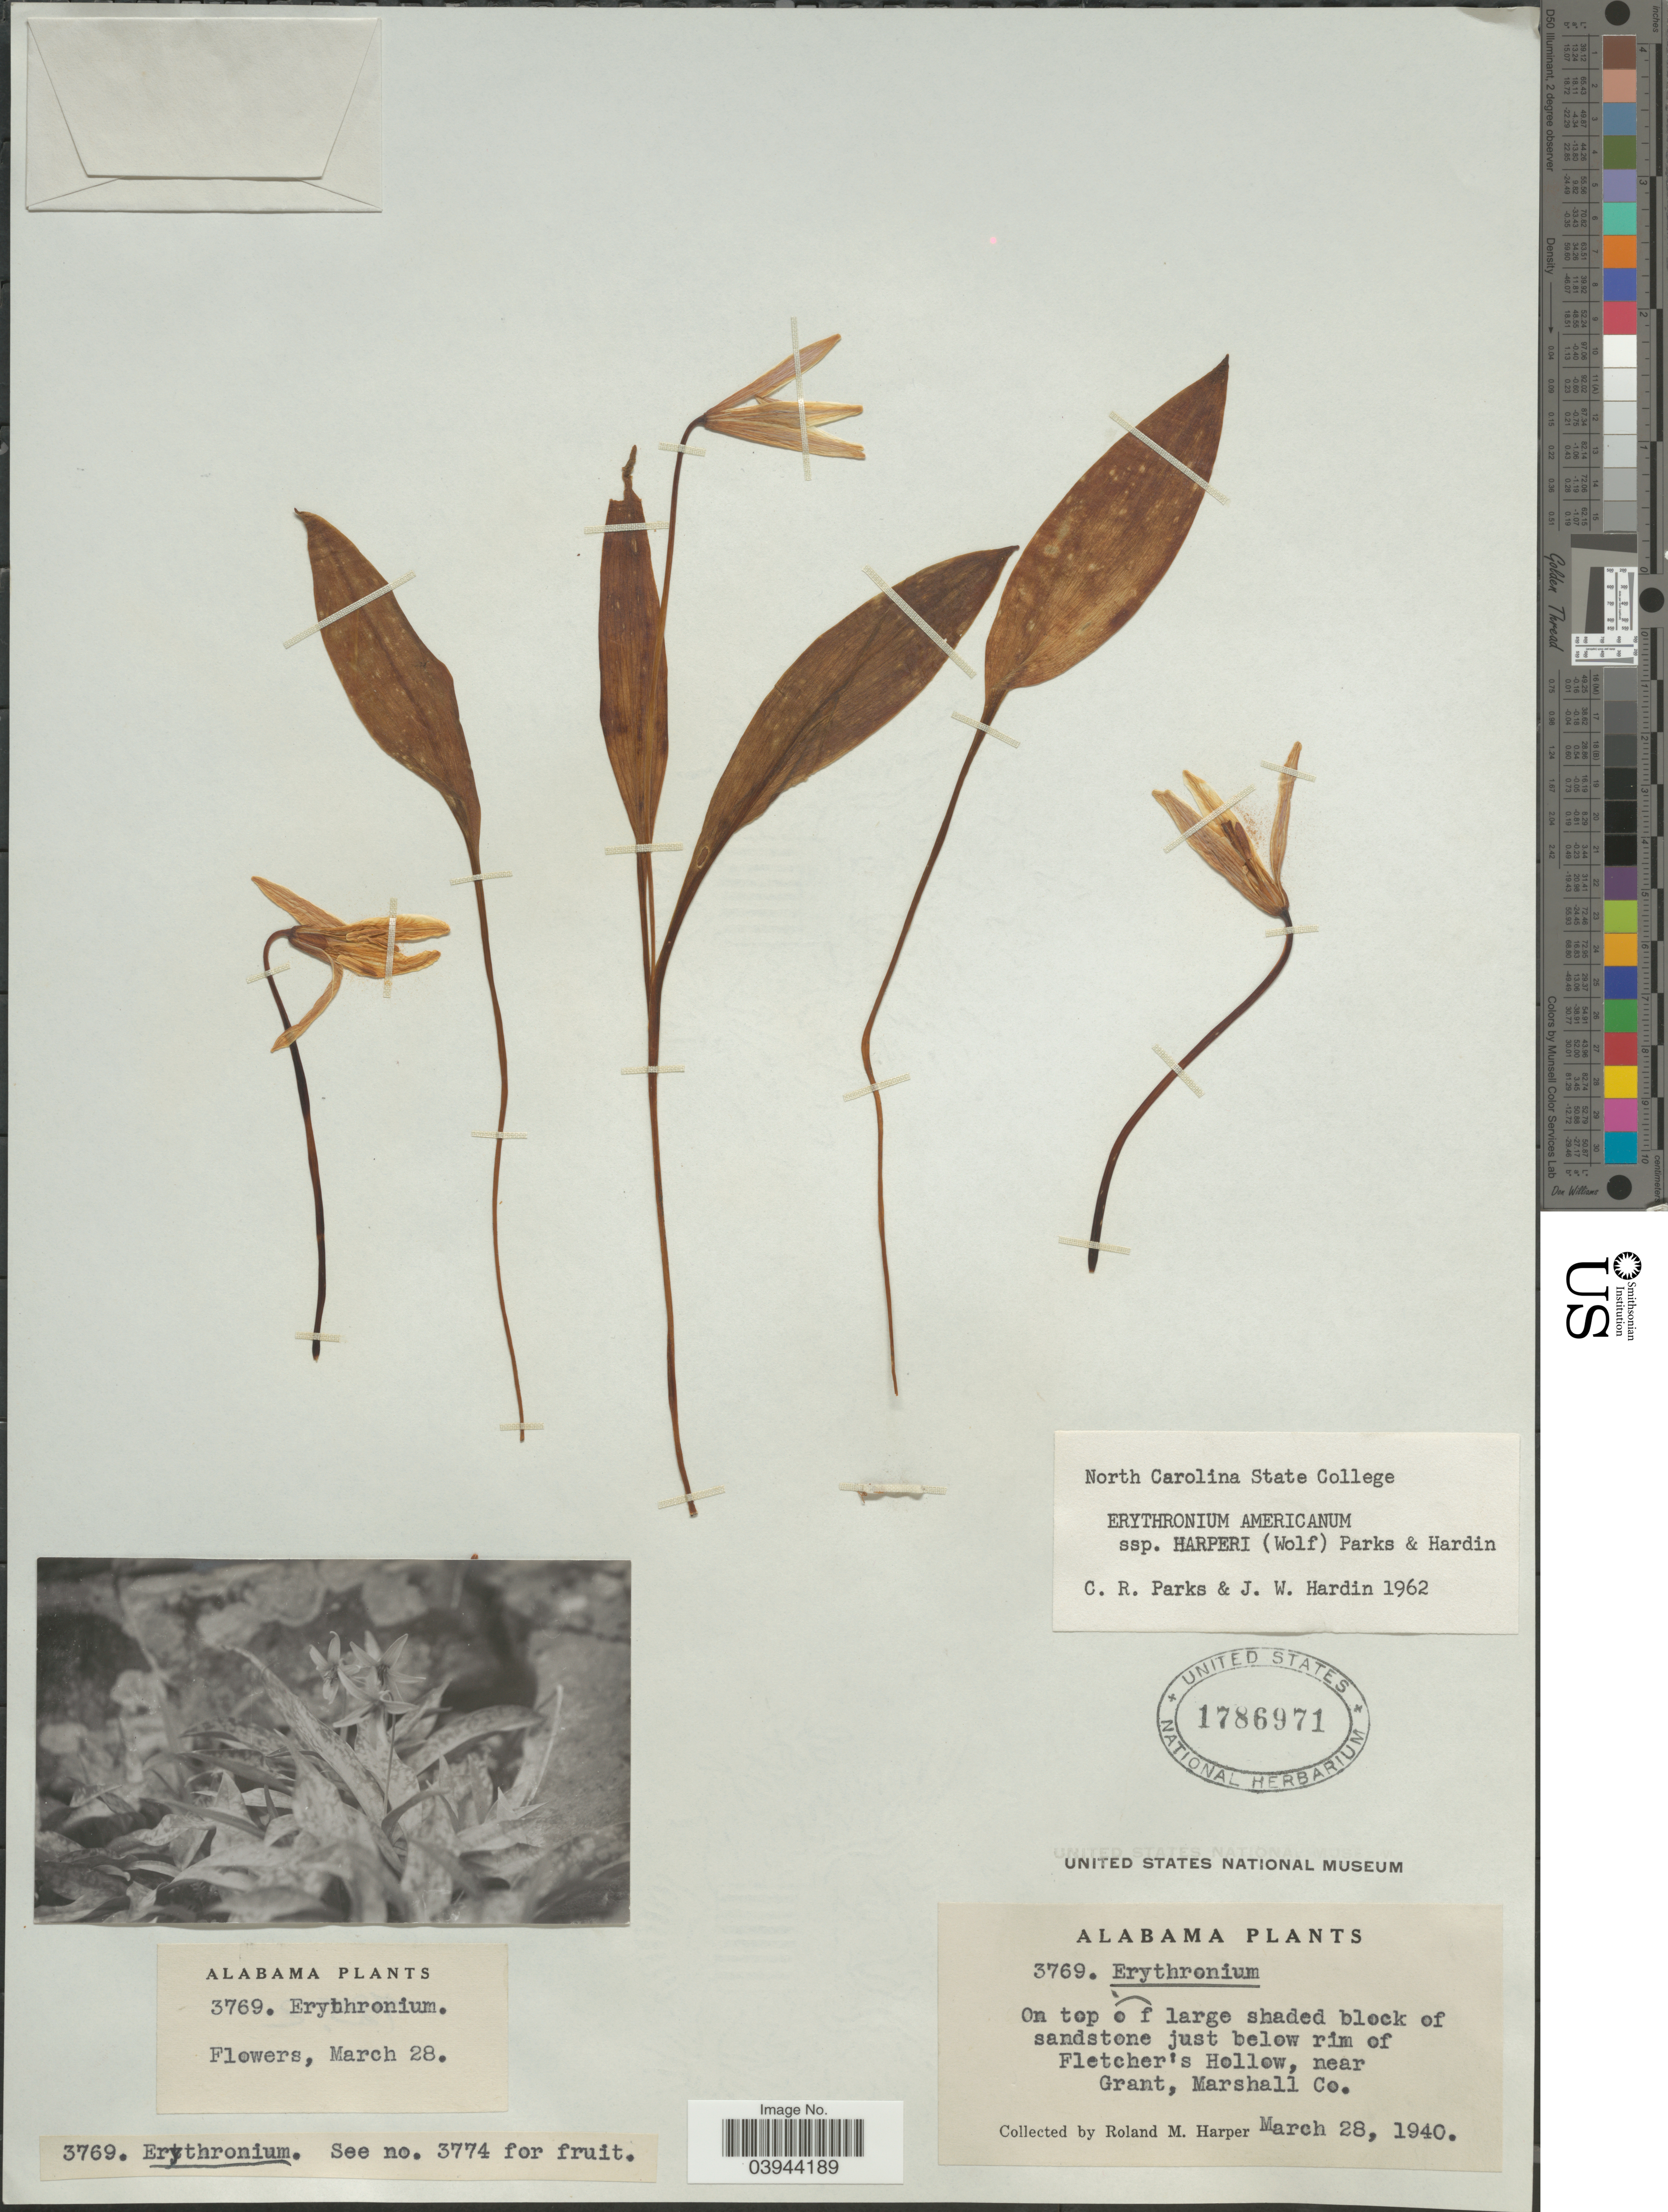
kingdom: Plantae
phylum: Tracheophyta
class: Liliopsida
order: Liliales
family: Liliaceae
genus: Erythronium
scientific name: Erythronium americanum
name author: Ker Gawl.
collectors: R. M. Harper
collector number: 3769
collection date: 1940-03-28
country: United States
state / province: Alabama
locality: On top of large shaded block of sandstone just below rim of Fletcher's Hollow, near Grant, Marshall Co.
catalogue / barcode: US 1786971